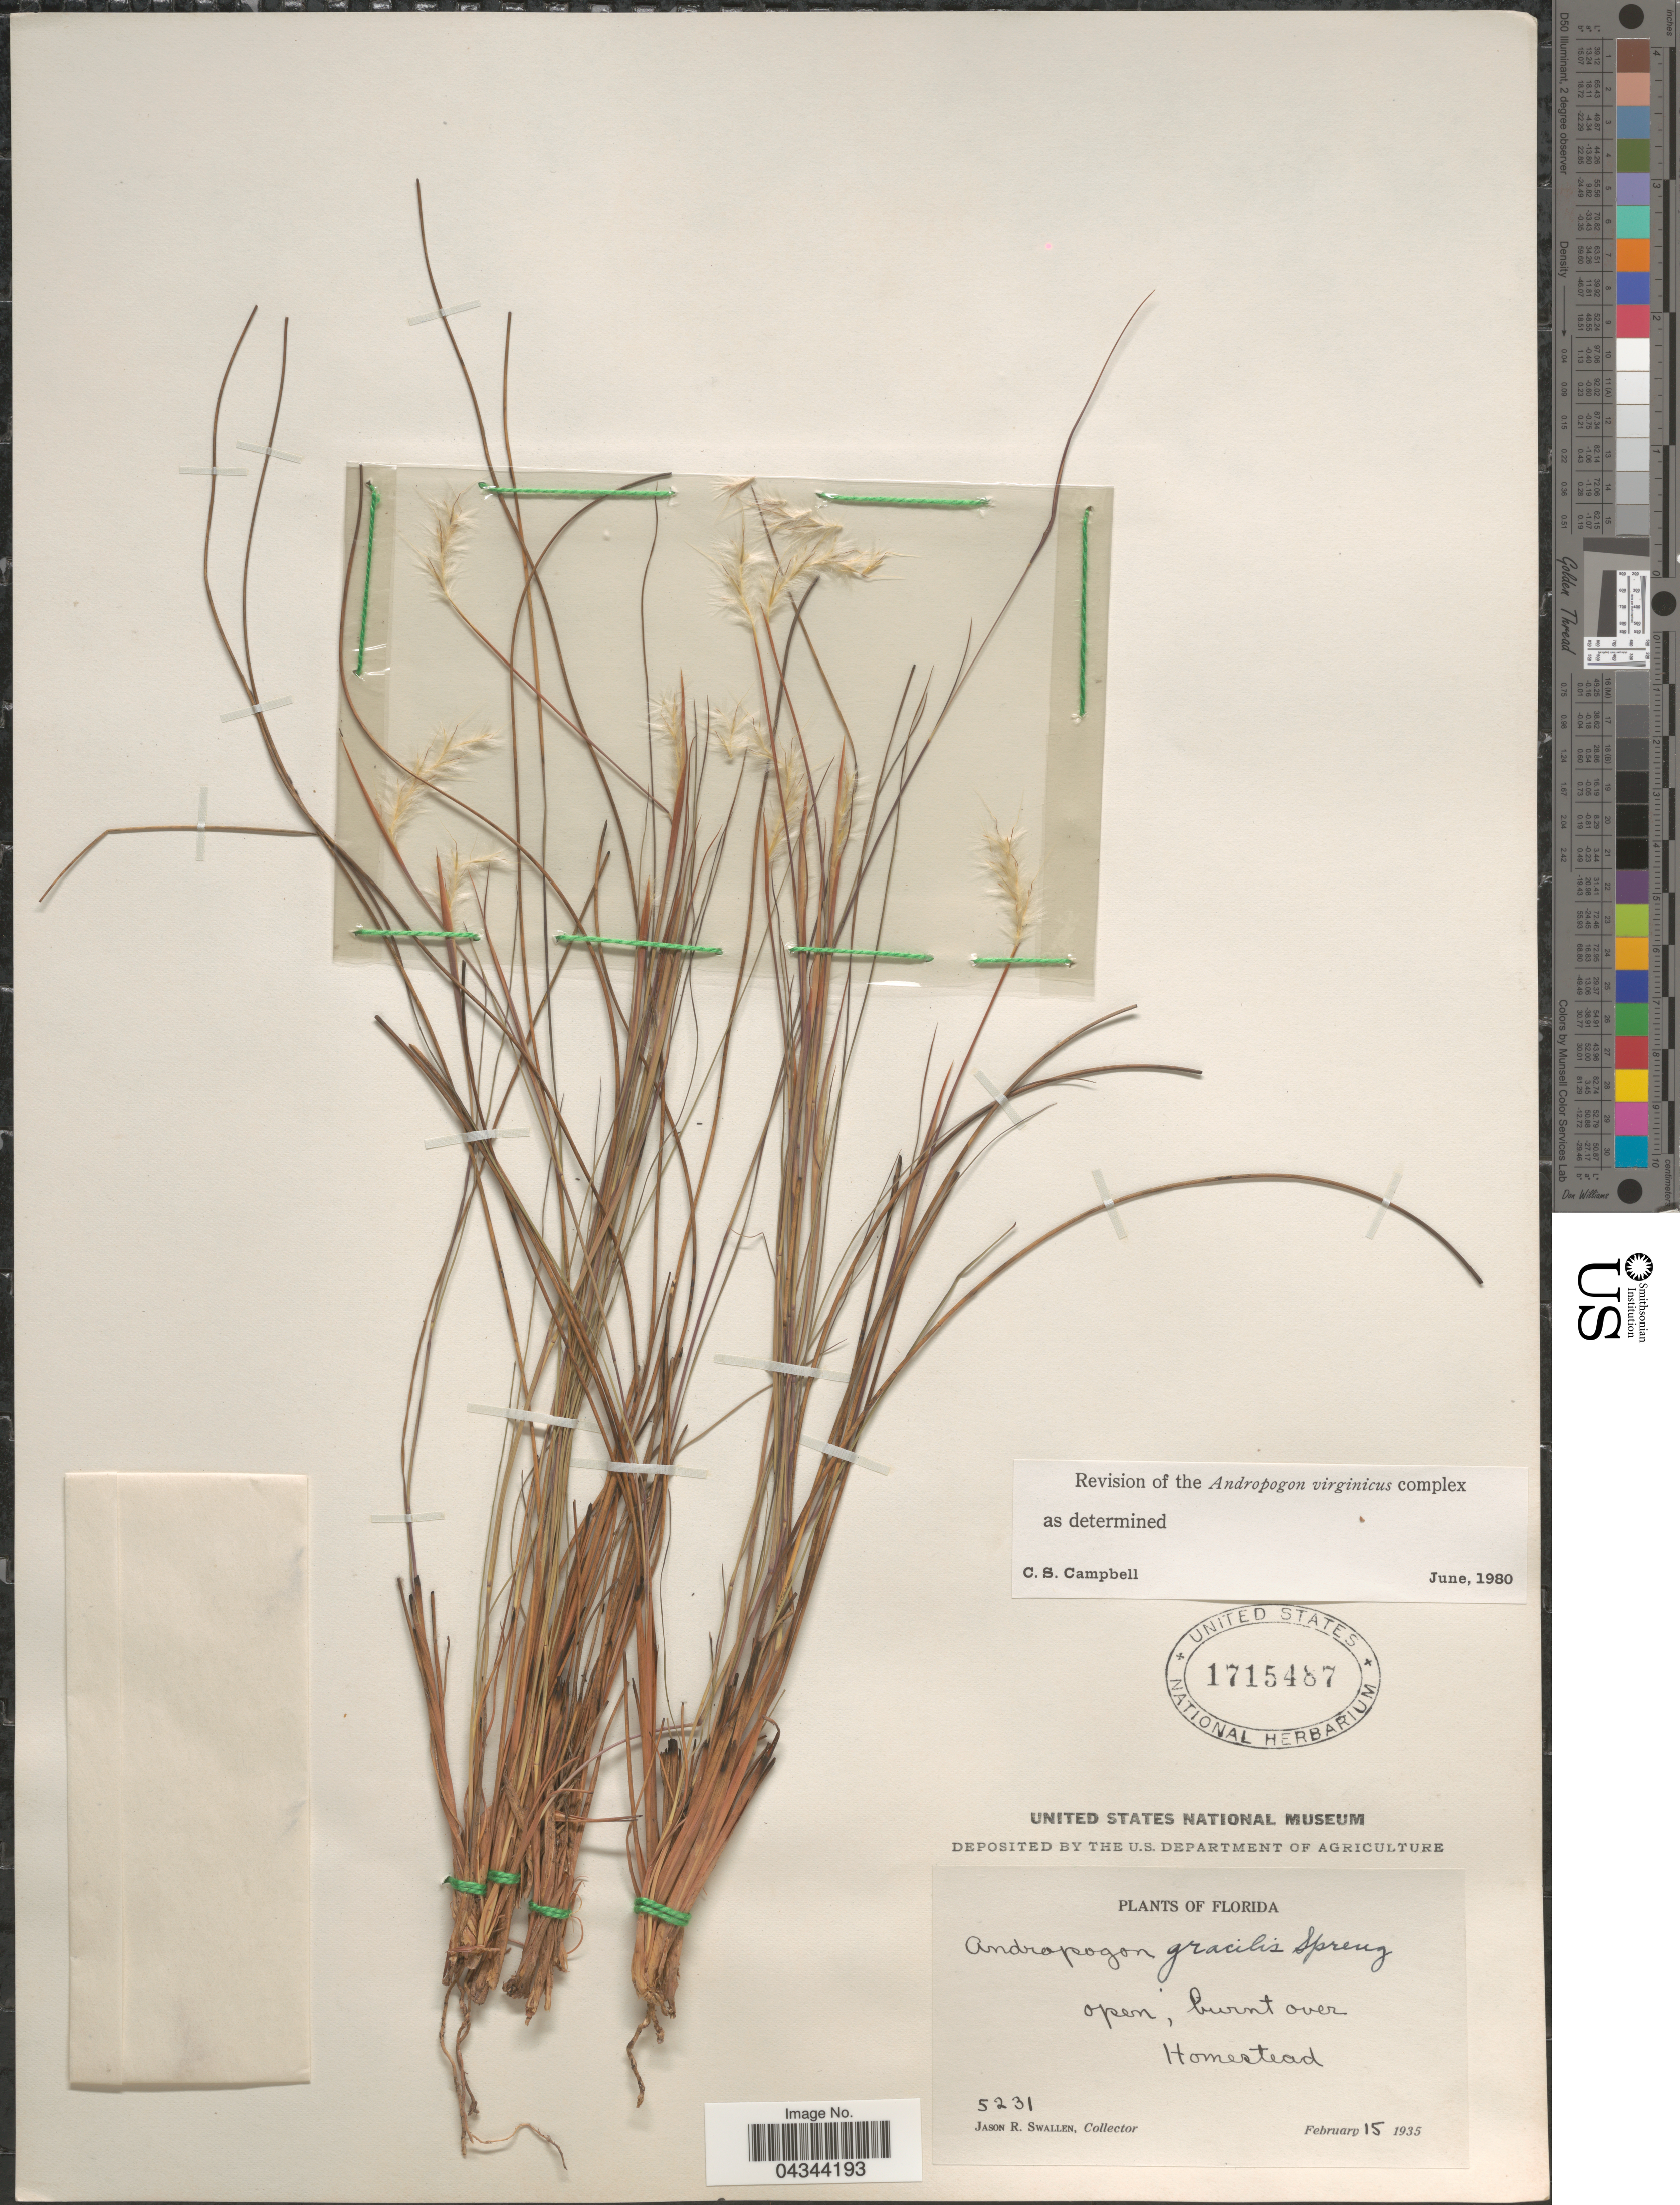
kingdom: Plantae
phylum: Tracheophyta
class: Liliopsida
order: Poales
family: Poaceae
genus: Andropogon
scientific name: Andropogon virginicus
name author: L.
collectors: J. R. Swallen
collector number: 5231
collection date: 1935-02-15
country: United States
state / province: Florida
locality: Homestead.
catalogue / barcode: US 1715487